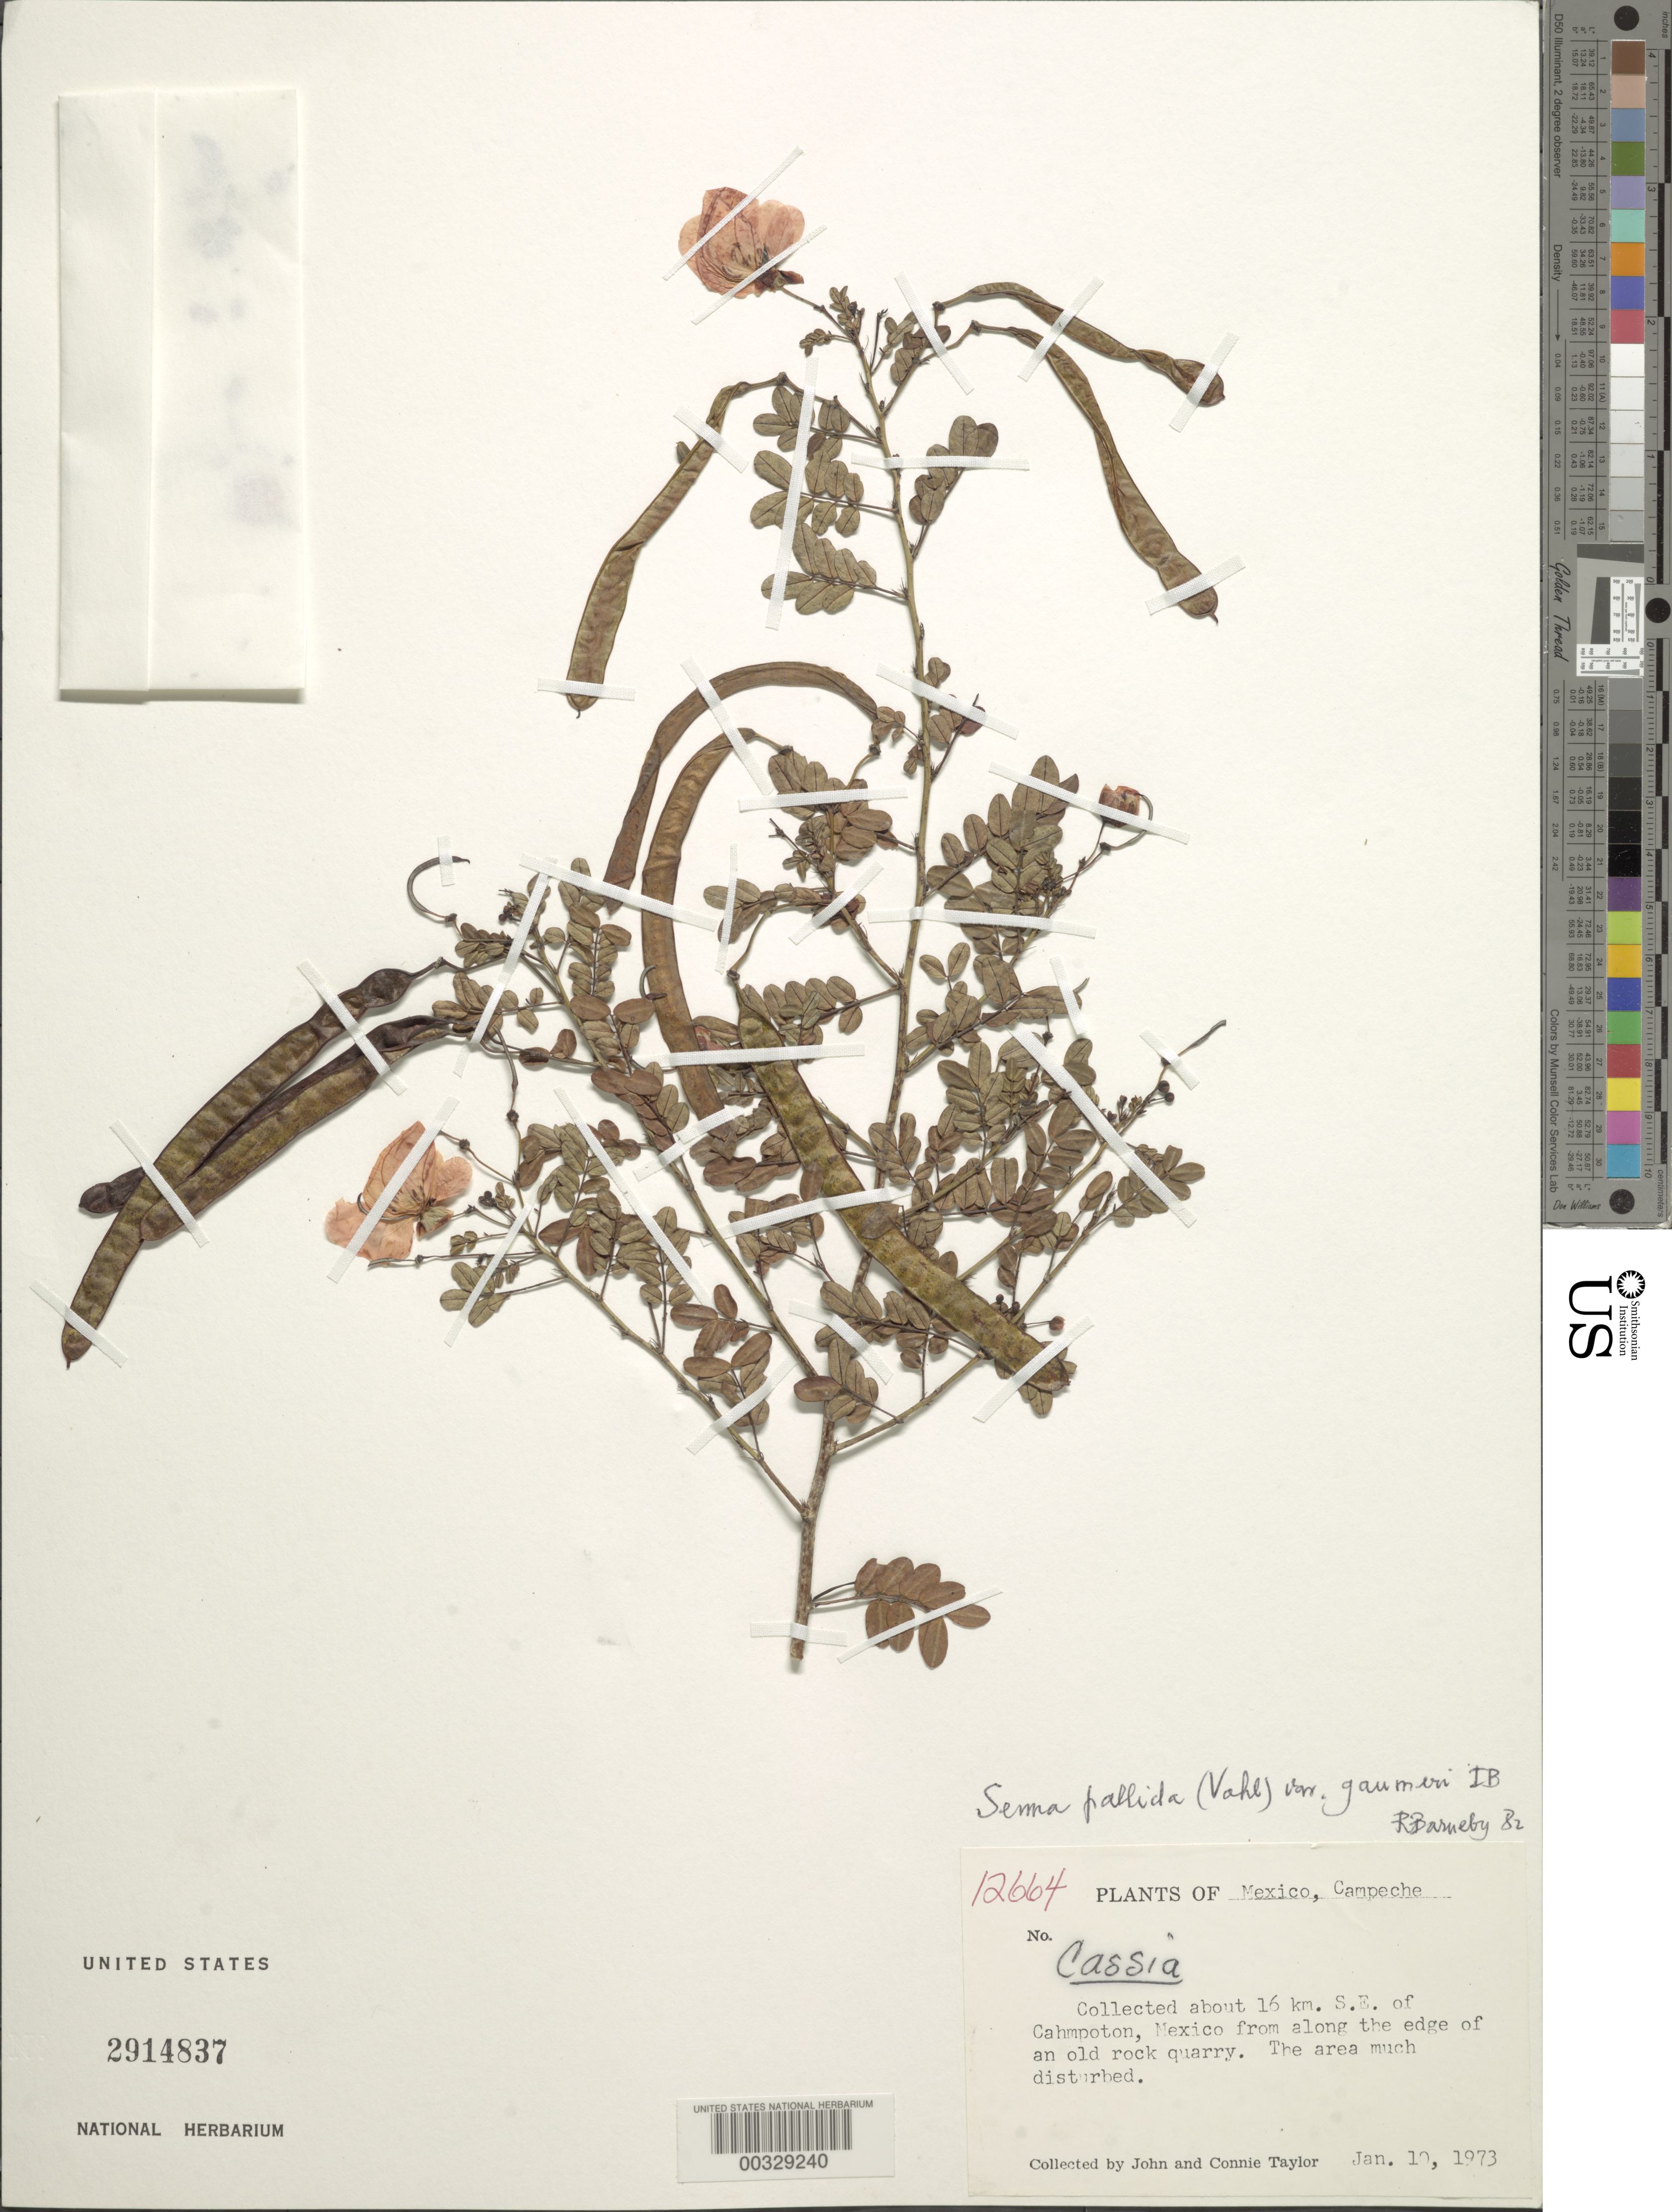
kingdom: Plantae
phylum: Tracheophyta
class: Magnoliopsida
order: Fabales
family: Fabaceae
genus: Senna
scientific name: Senna pallida var. gaumeri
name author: (Britton & Rose) H.S. Irwin & Barneby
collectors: J. Taylor & C. Taylor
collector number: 12664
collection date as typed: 10 Jan 1973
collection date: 1973-01-10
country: Mexico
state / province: Campeche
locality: About 16 km SE of Cahmpoton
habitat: Edge of old rock quarry; disturbed area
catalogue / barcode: US 2914837